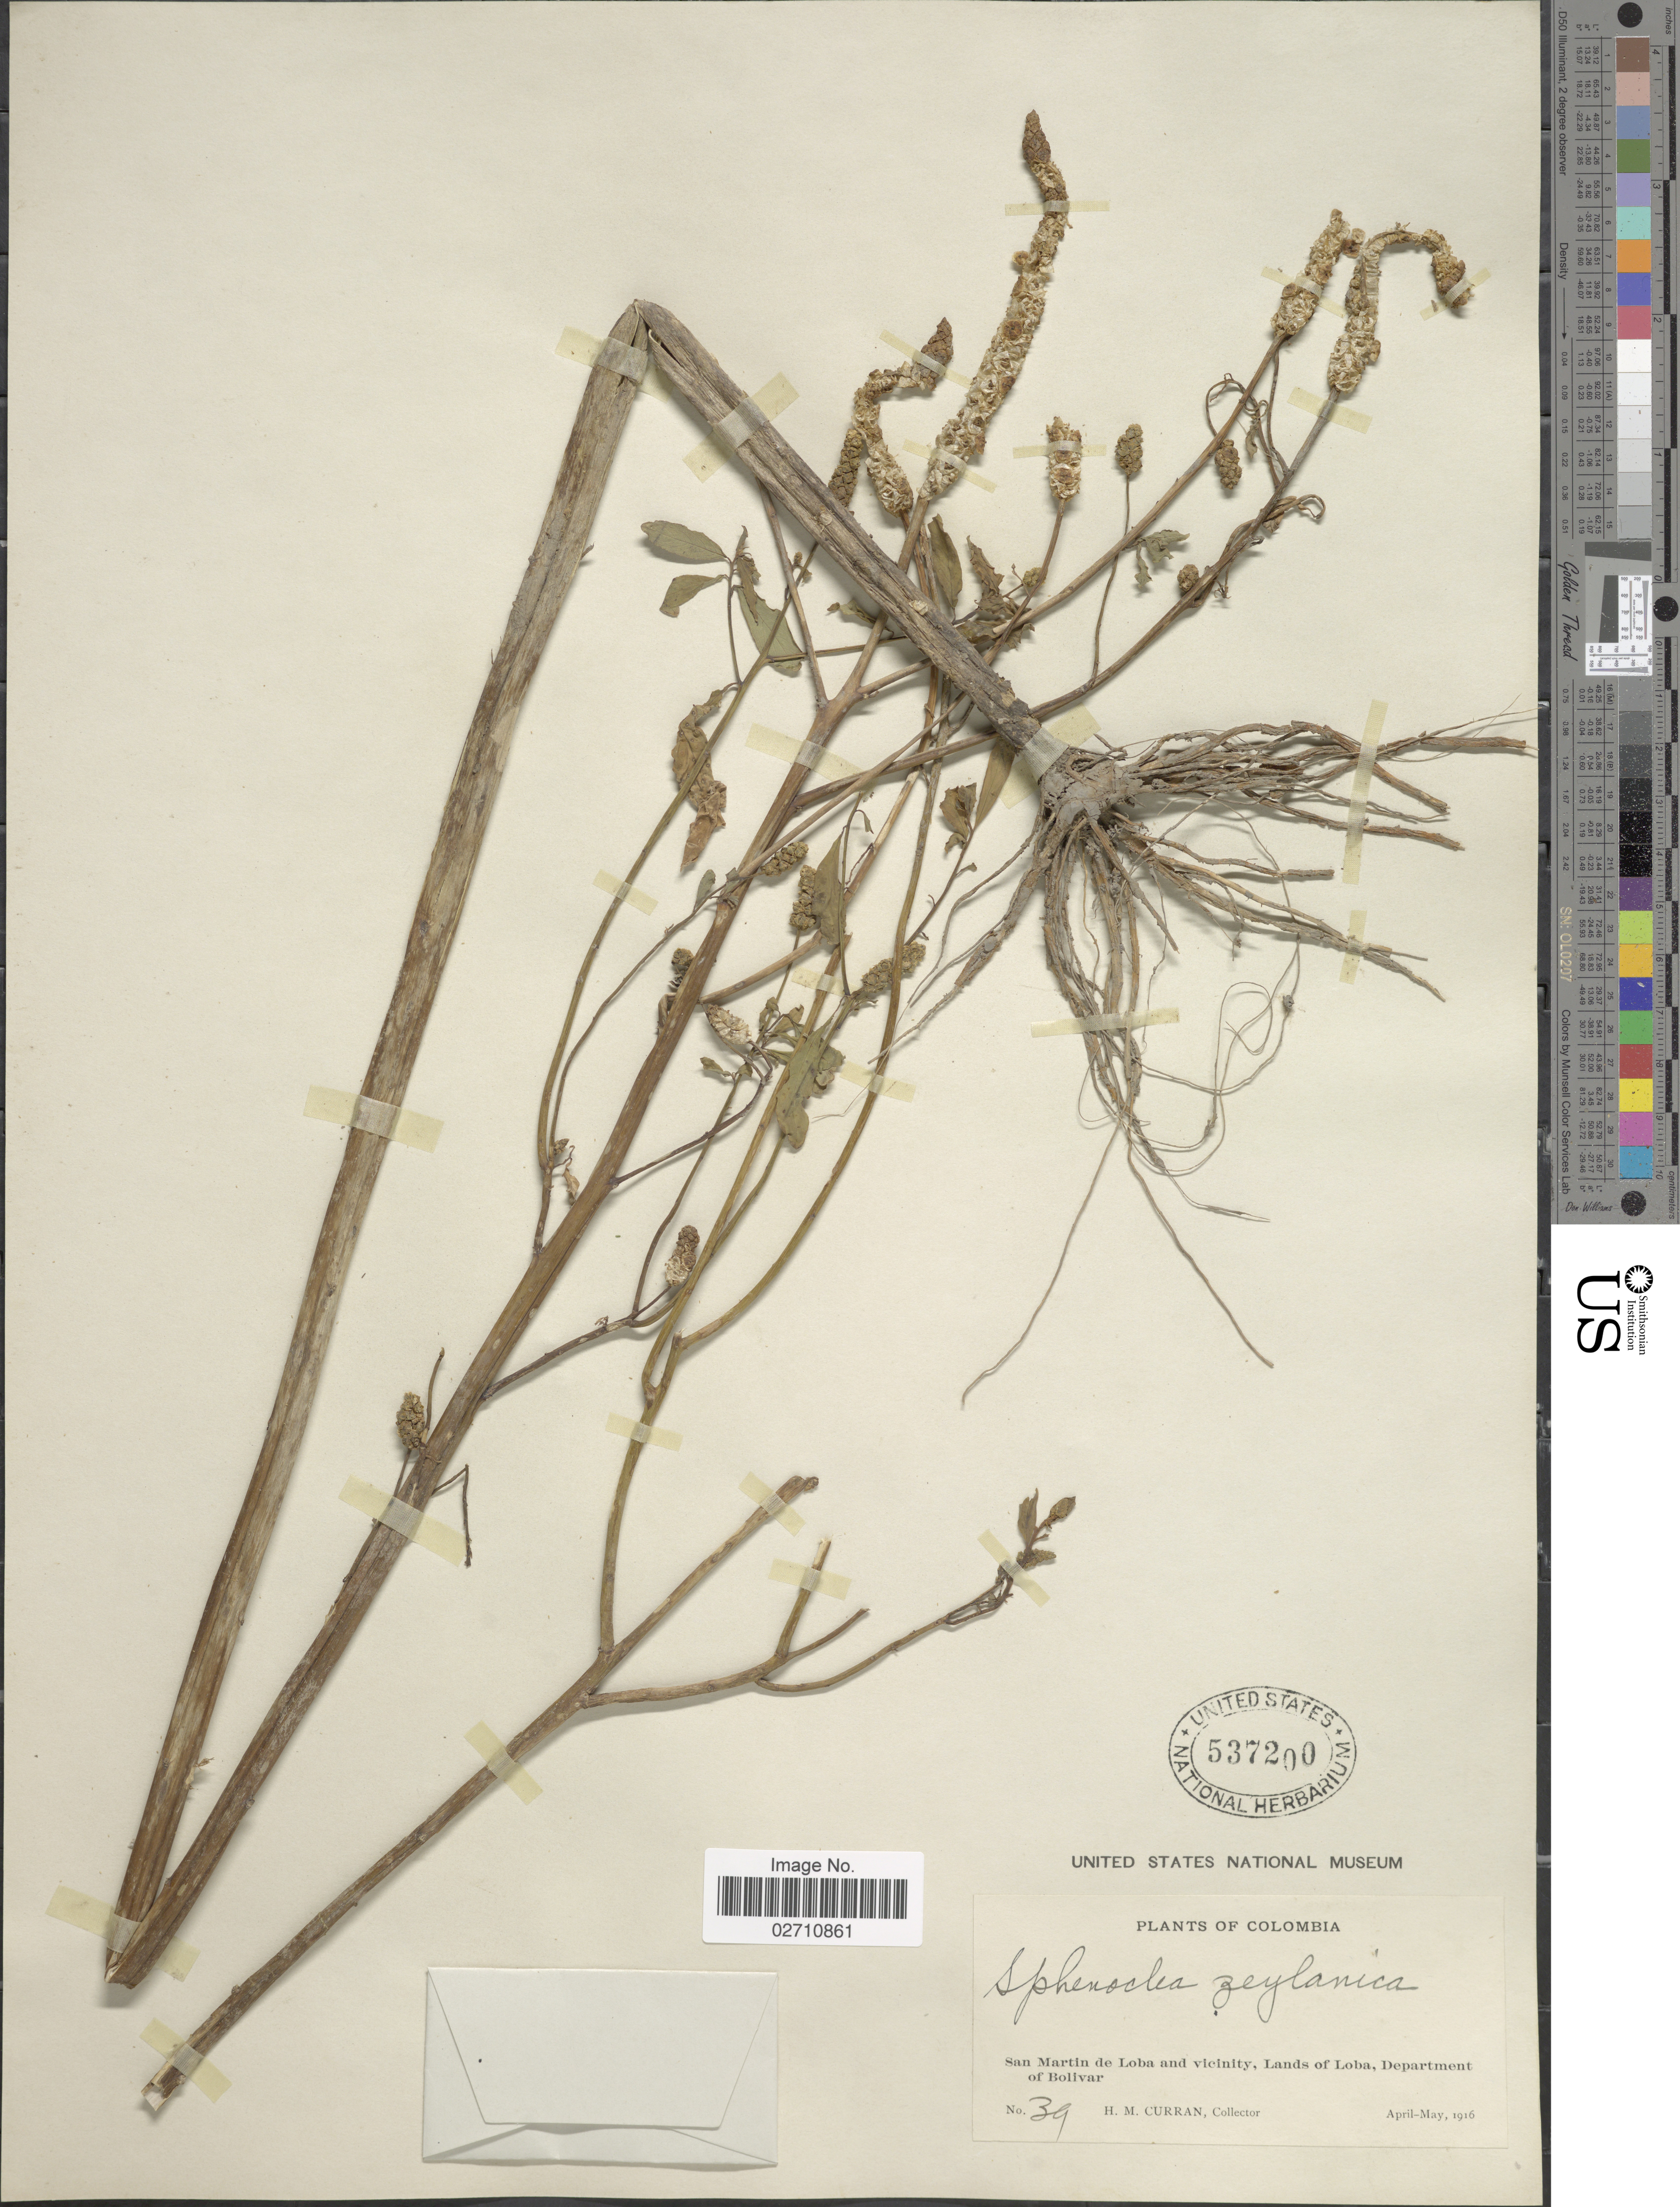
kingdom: Plantae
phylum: Tracheophyta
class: Magnoliopsida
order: Solanales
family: Sphenocleaceae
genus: Sphenoclea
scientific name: Sphenoclea zeylanica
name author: Gaertn.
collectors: H. M. Curran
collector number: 39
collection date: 1916-04/1916-05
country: Colombia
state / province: Bolívar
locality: San Martin de Loba and vicinity, Lands of Loba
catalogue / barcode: US 537200